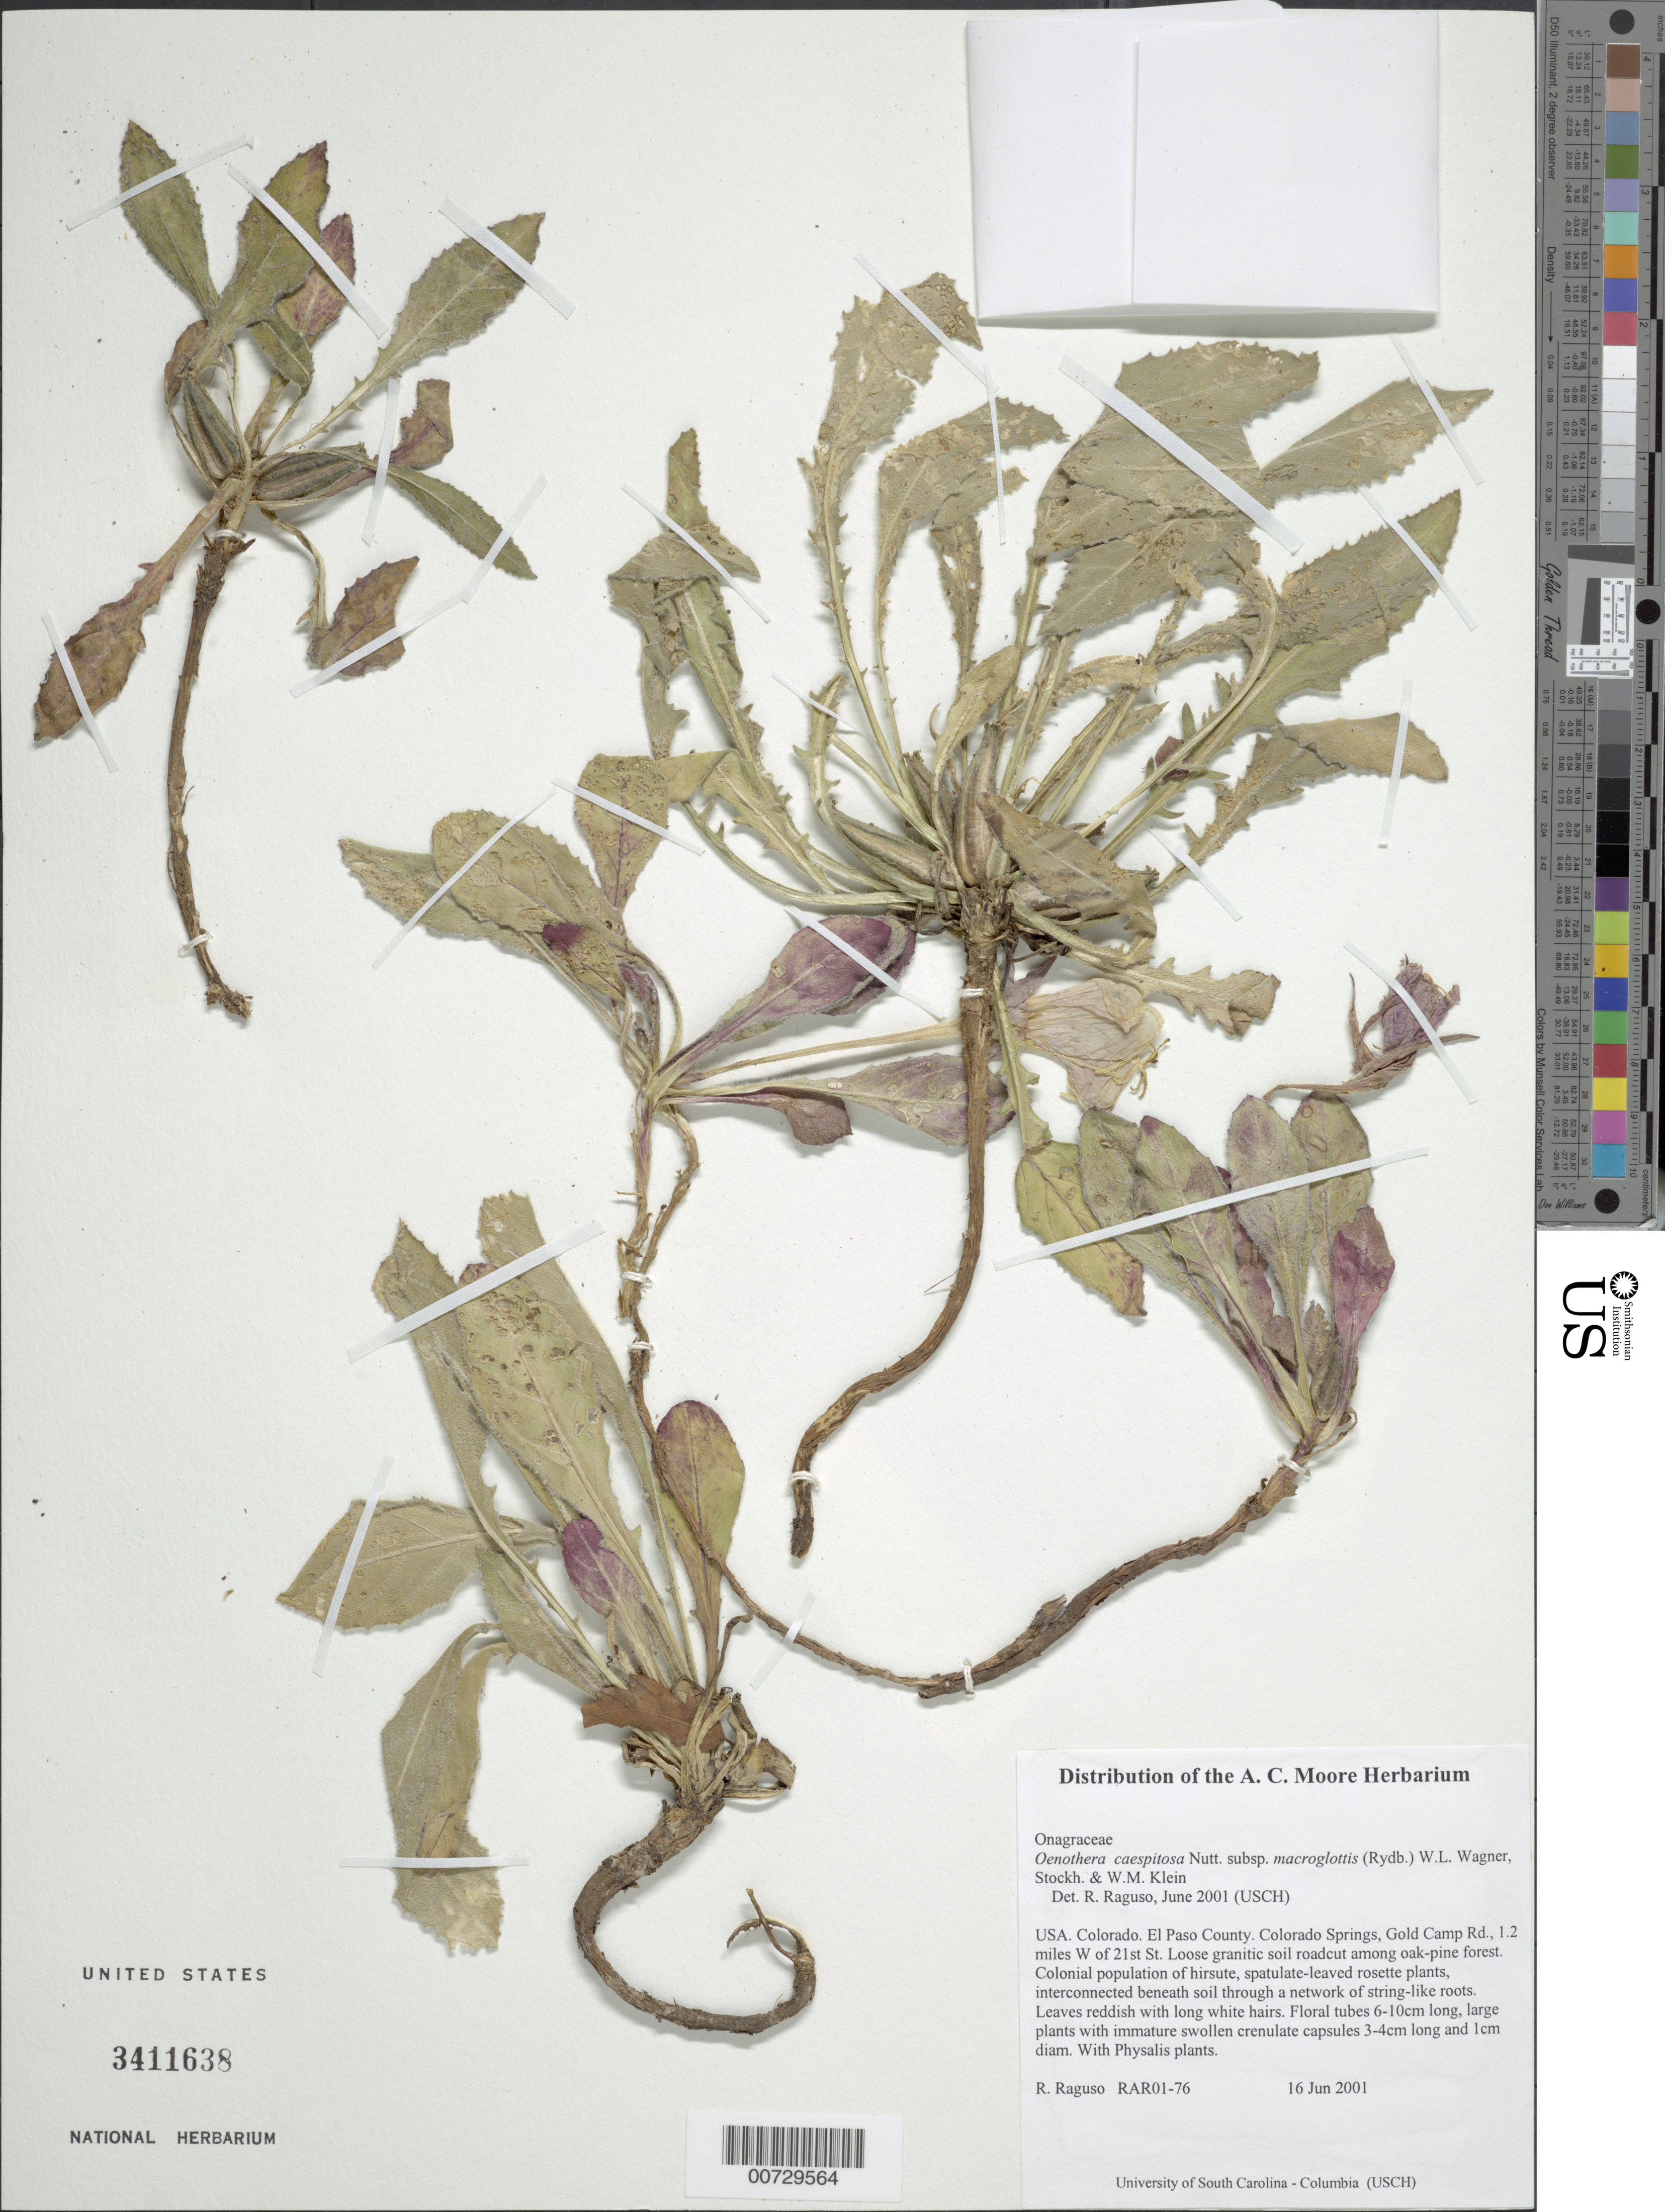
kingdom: Plantae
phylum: Tracheophyta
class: Magnoliopsida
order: Myrtales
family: Onagraceae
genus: Oenothera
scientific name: Oenothera cespitosa subsp. macroglottis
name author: (Rydb.) W.L. Wagner et al.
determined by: Raguso, Robert A.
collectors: R. Raguso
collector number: RAR01-76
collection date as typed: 16 Jun 2001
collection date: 2001-06-16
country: United States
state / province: Colorado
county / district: El Paso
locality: Colorado Springs, Gold Camp Rd., 1.2 miles W of 21st St.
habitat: Loose granitic soil roadcut among oak-pine forest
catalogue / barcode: US 3411638